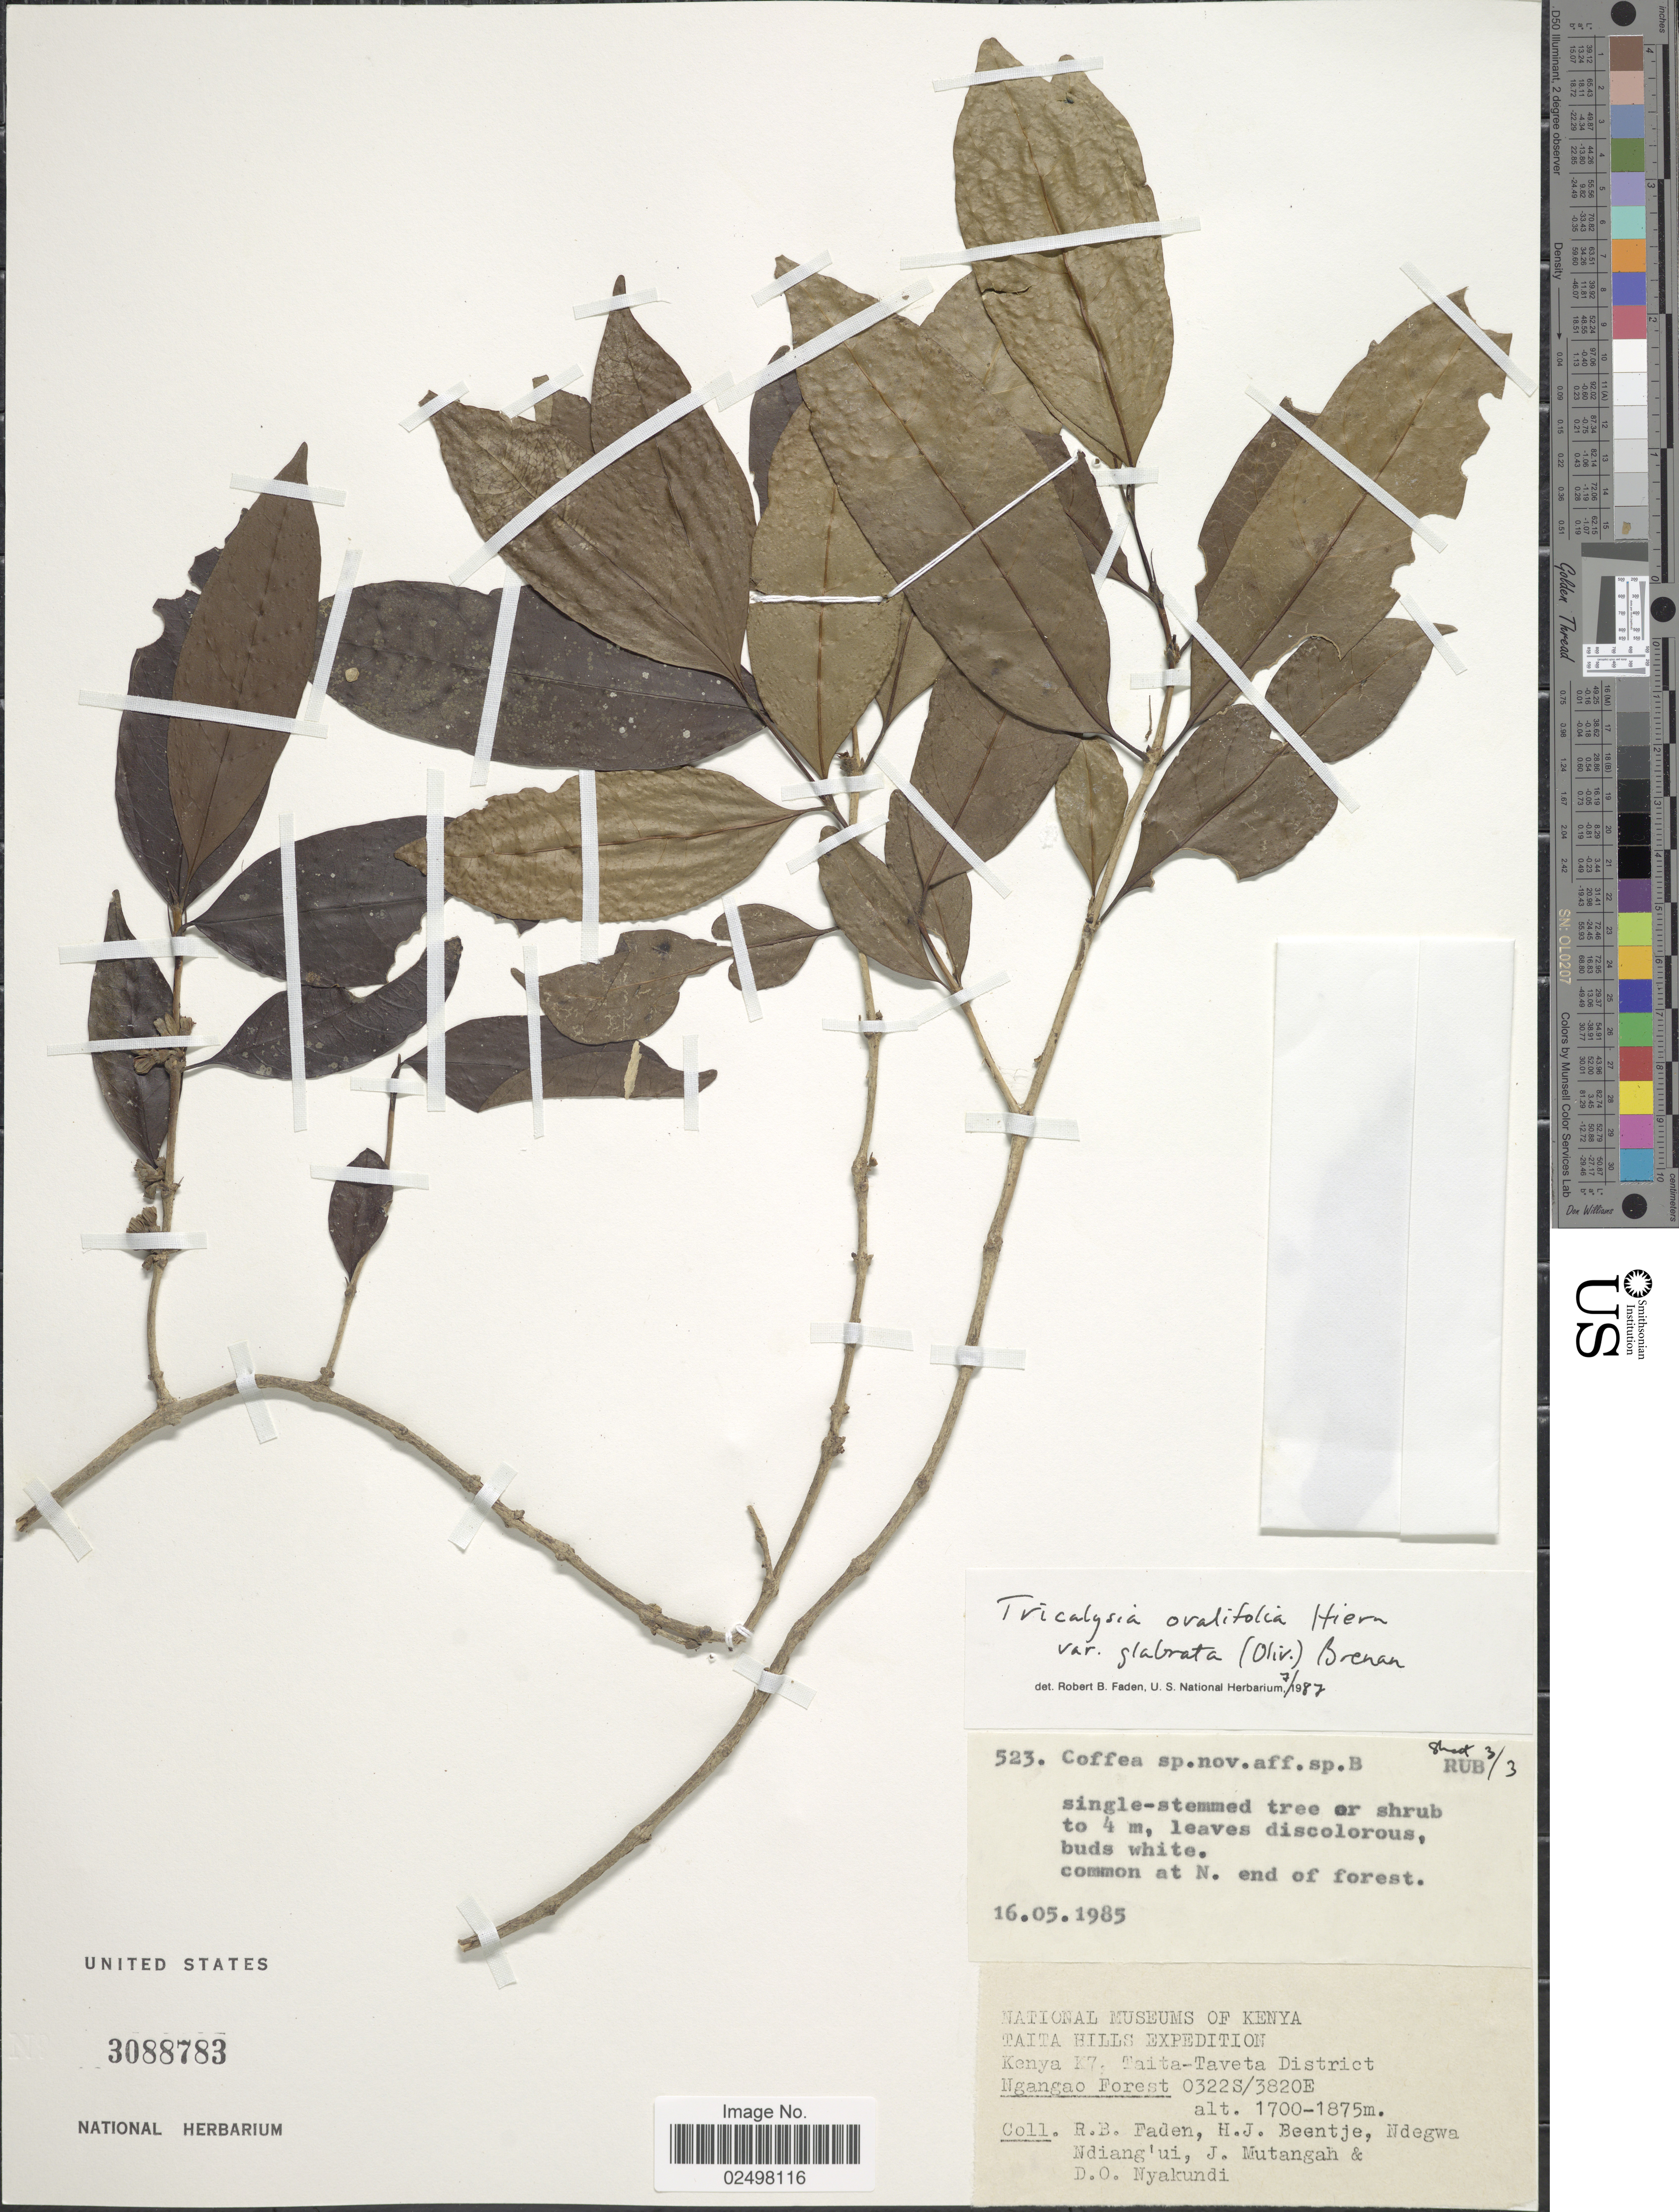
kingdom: Plantae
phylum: Tracheophyta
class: Magnoliopsida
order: Gentianales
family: Rubiaceae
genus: Tricalysia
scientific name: Tricalysia ovalifolia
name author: Hiern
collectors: R. B. Faden, H. J. Beentje, Ndegwa Ndiang'ui, J. Mutangah & D. Nyakundi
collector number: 523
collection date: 1985-05-16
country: Kenya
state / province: Taita Taveta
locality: Taita Hills, Kenya K7, Ngangao Forest, at N. end of forest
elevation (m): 1700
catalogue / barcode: US 3088783